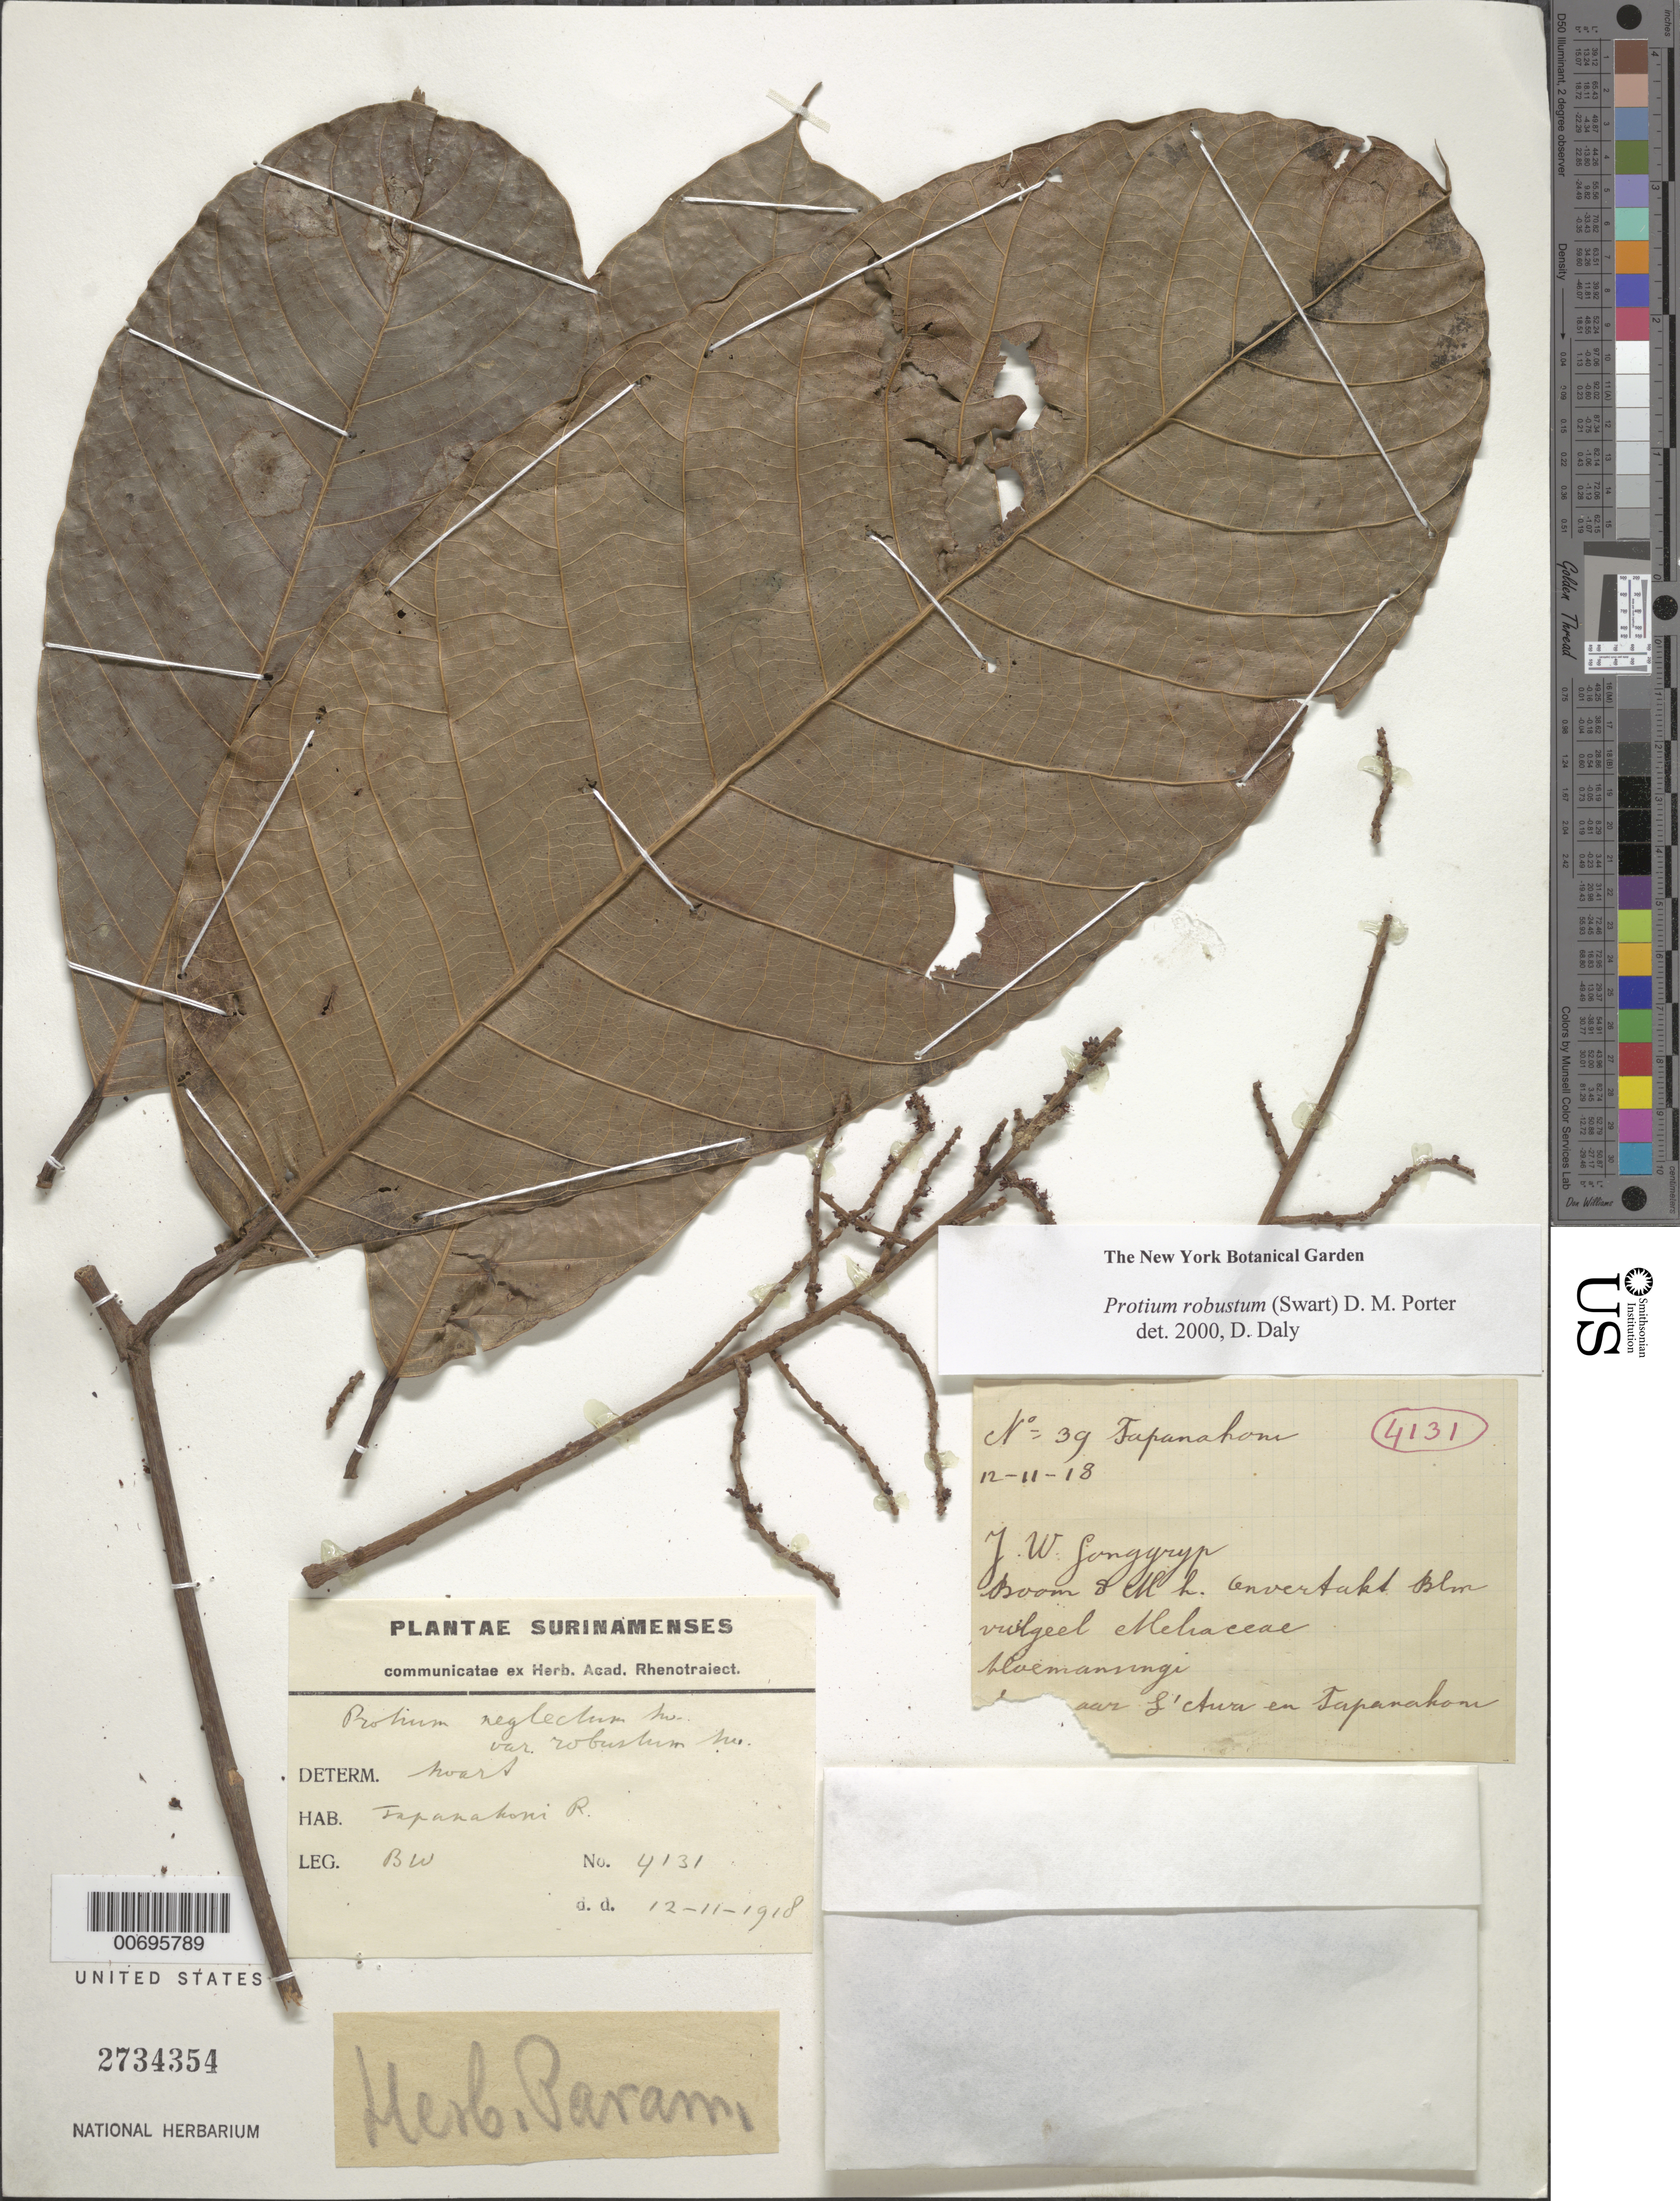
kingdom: Plantae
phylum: Tracheophyta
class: Magnoliopsida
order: Sapindales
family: Burseraceae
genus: Protium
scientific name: Protium robustum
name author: (Swart) D.M. Porter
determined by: Daly, D. C.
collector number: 4131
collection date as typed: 11-Dec-18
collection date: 1918-12-11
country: Suriname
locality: Ispanakoni ? R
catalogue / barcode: US 2734354